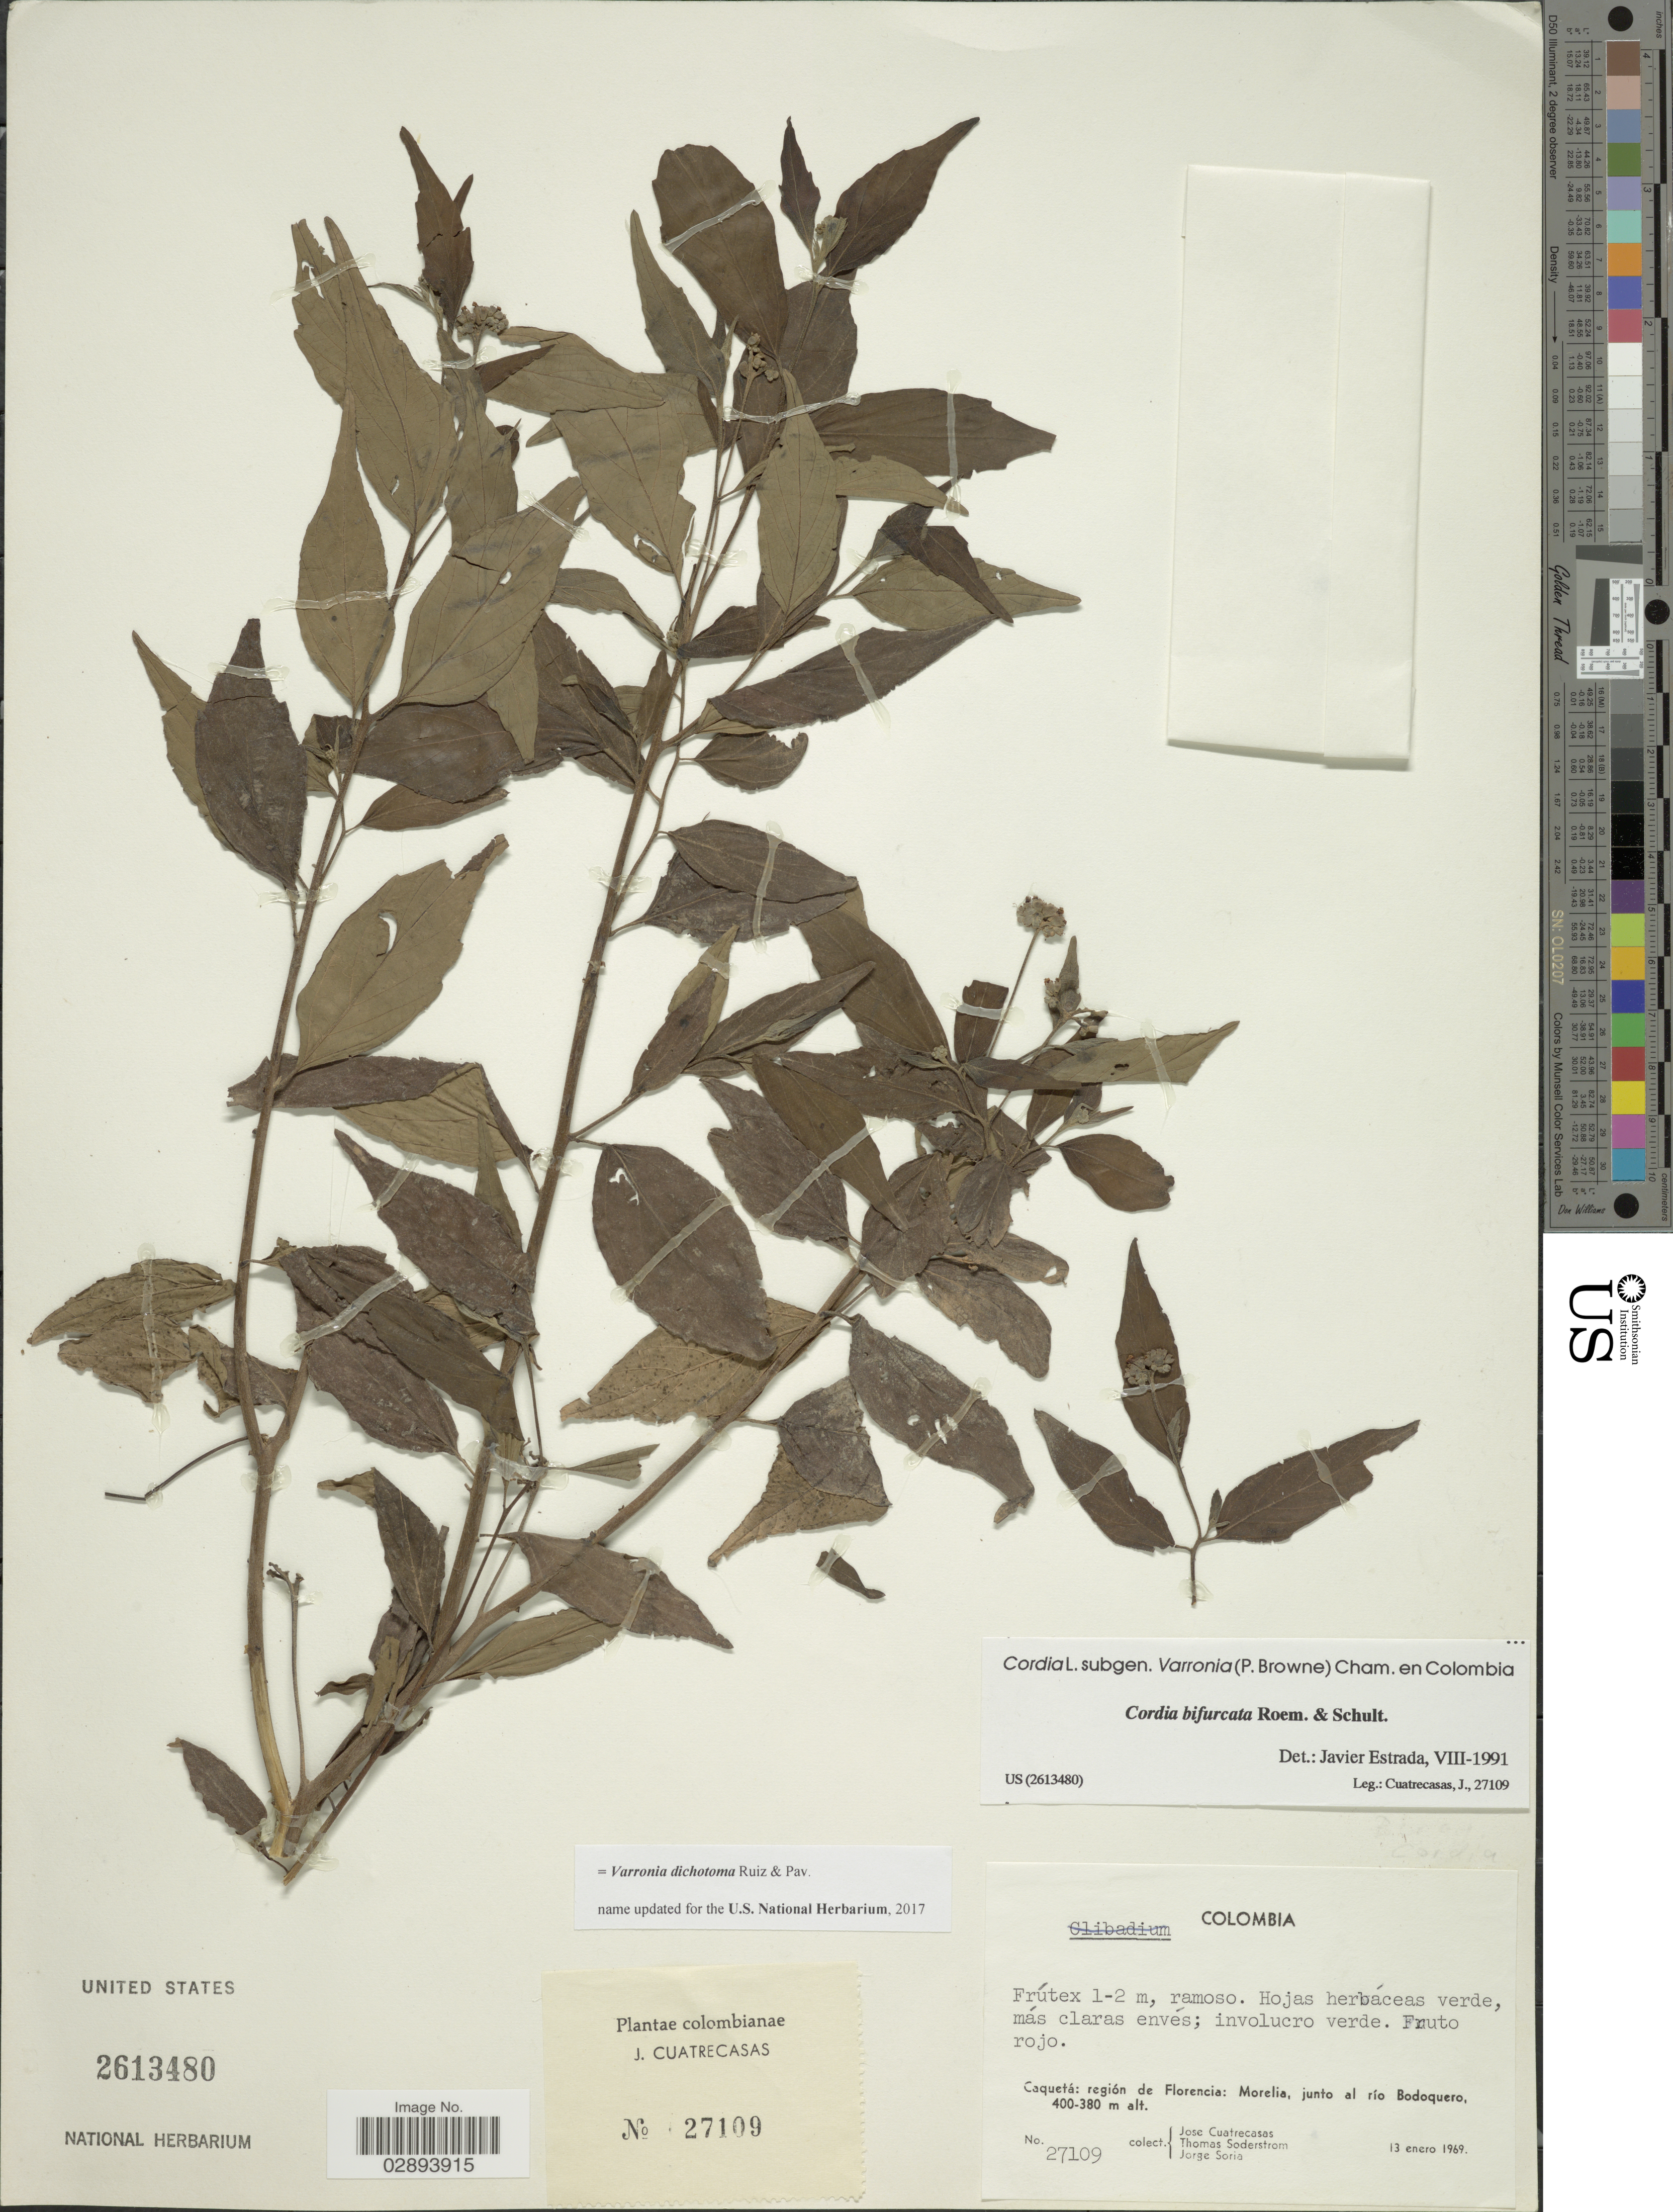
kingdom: Plantae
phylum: Tracheophyta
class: Magnoliopsida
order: Boraginales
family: Cordiaceae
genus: Varronia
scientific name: Varronia dichotoma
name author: Ruiz & Pav.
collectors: J. Cuatrecasas, T. R. Soderstrom & J. Soria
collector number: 27109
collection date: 1969-01-13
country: Colombia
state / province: Caquetá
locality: Región de Florencia, Morelia, junto al río Bodoquero.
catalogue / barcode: US 2613480